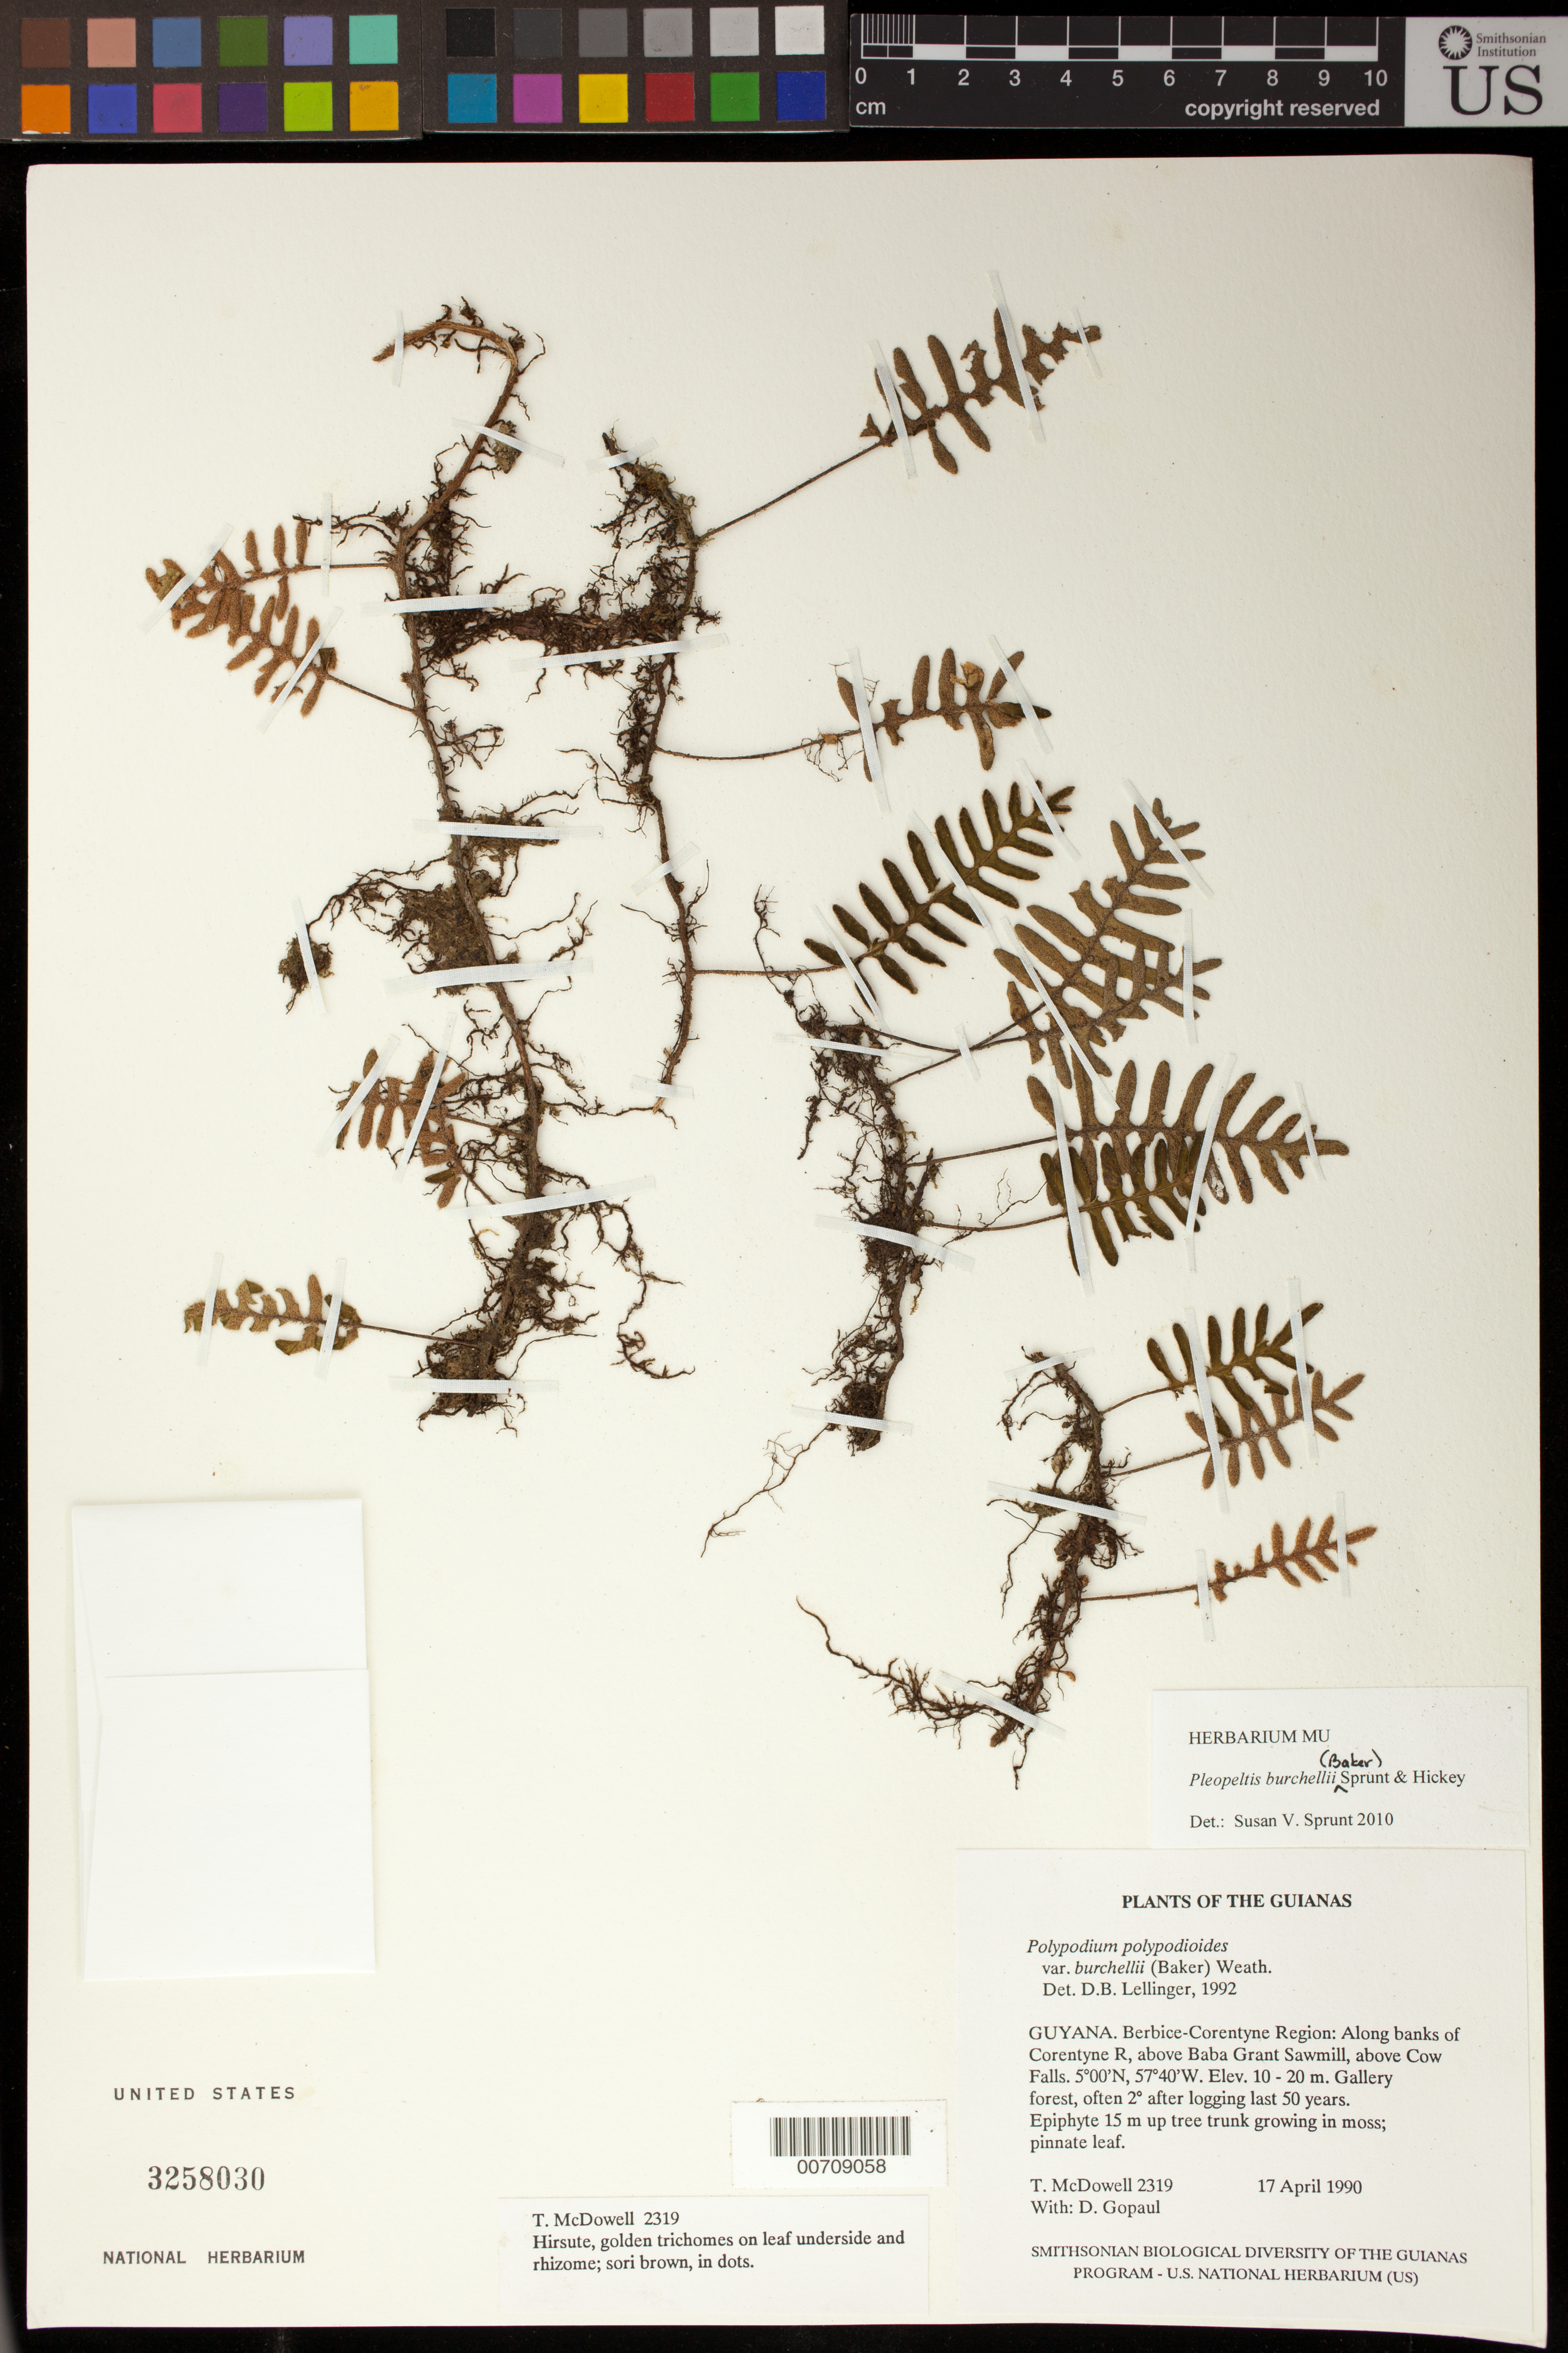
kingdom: Plantae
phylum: Tracheophyta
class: Polypodiopsida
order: Polypodiales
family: Polypodiaceae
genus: Pleopeltis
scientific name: Pleopeltis burchellii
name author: (Baker) Sprunt & Hickey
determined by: Sprunt, S. V.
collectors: T. McDowell & D. Gopaul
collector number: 2319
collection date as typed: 17 April 1990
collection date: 1990-04-17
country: Guyana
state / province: E. Berbice-Corentyne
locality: Along banks of Corentyne River, above Baba Grant Sawmill, above Cow Falls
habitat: Gallery forest, often secondary after logging last 50 years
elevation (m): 10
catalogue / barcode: US 3258030